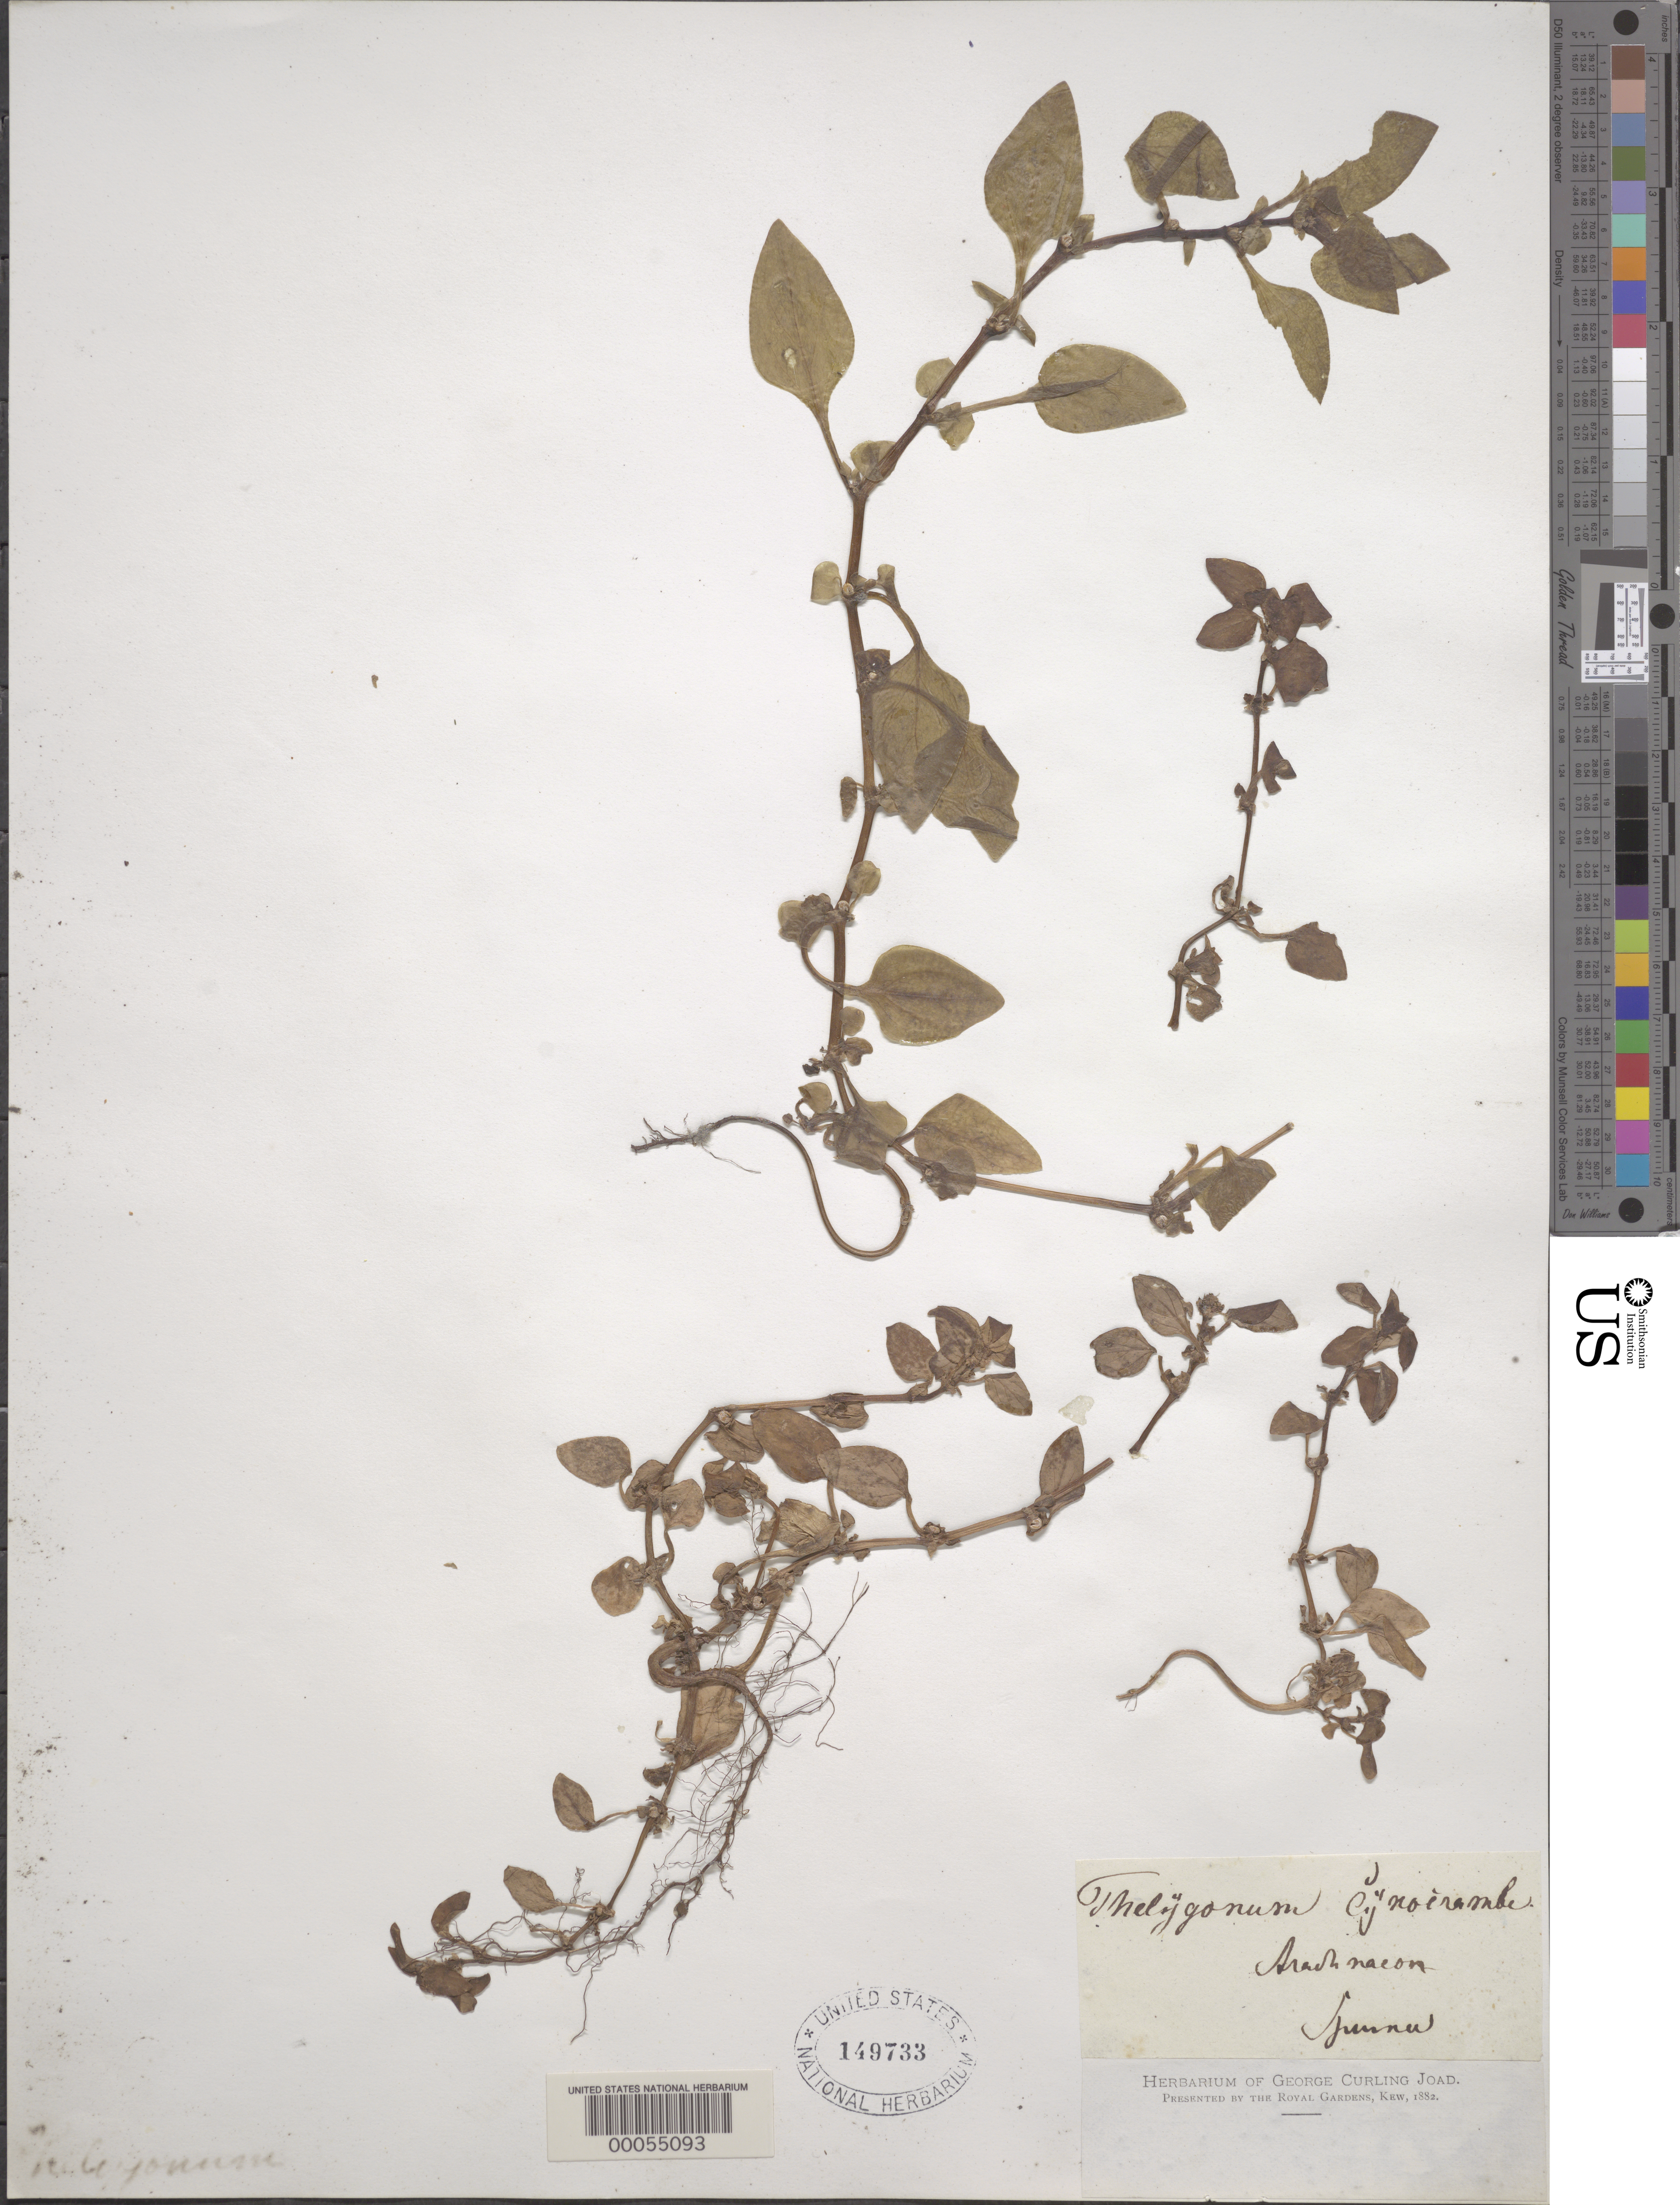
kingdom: Plantae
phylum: Tracheophyta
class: Magnoliopsida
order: Gentianales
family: Rubiaceae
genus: Theligonum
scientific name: Theligonum cynocrambe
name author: L.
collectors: ex herb. George Curling Joad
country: Turkey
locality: Izmir (as smyrna), aradhnaeon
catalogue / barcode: US 149733